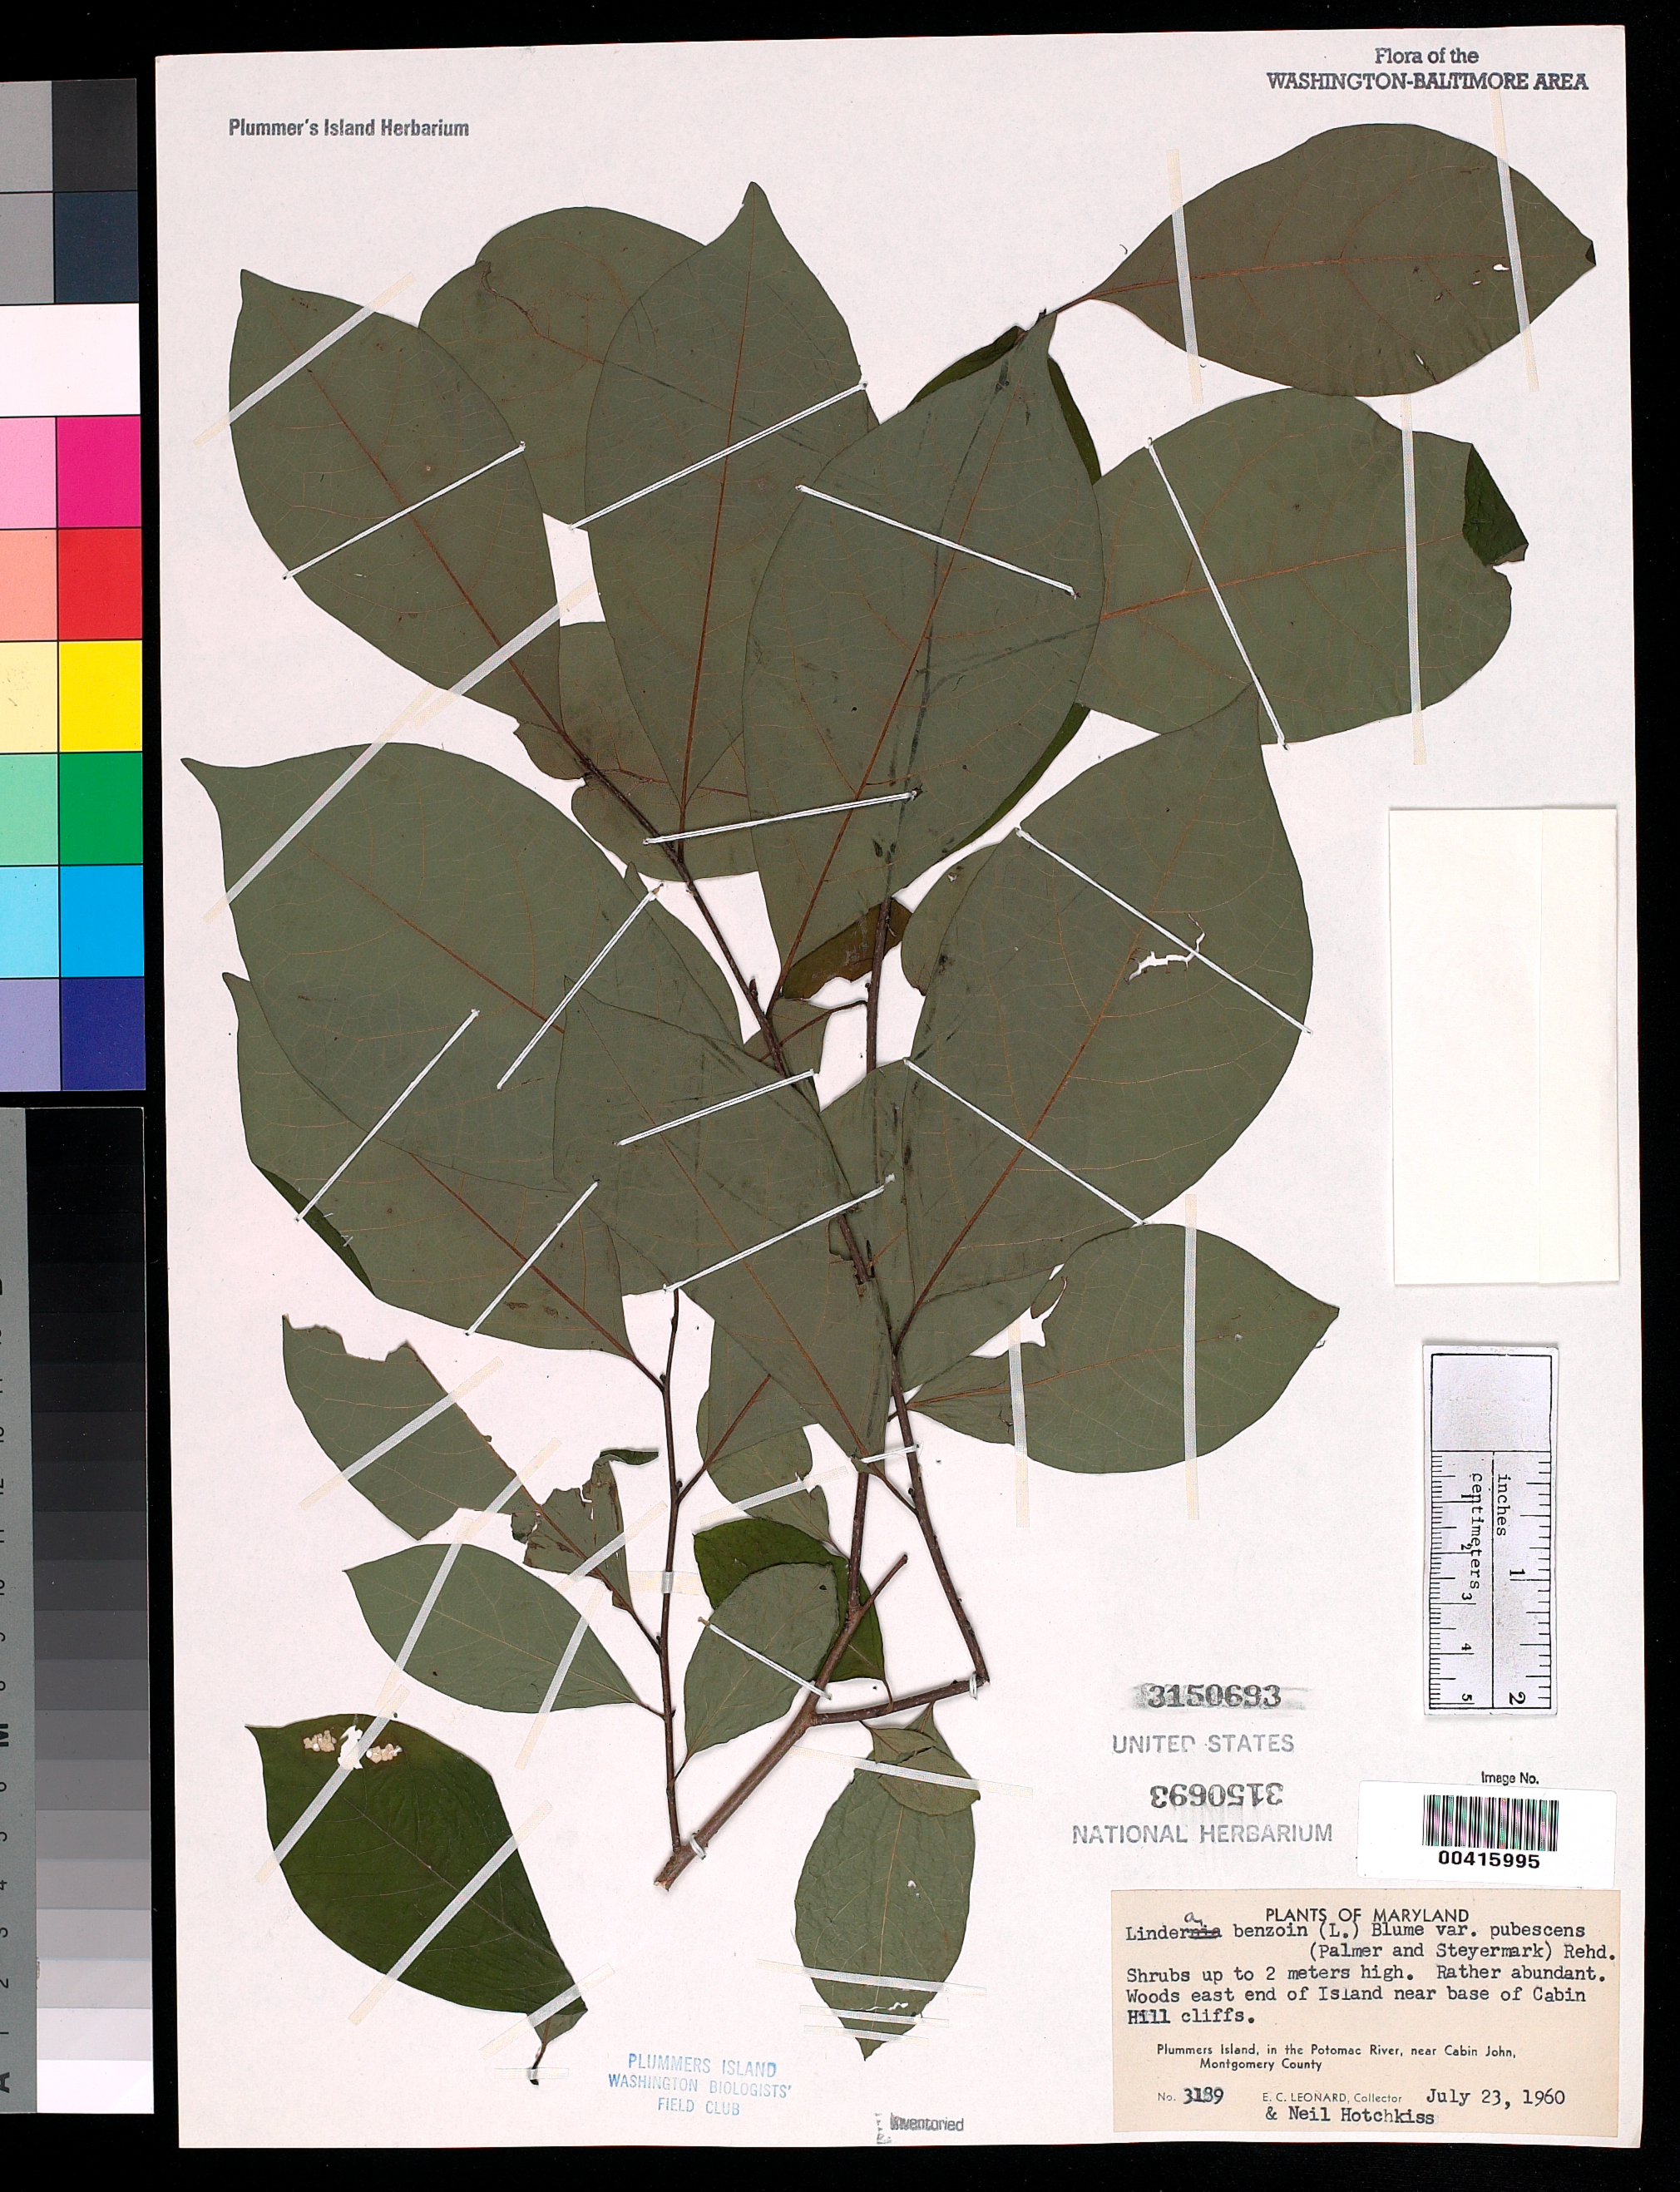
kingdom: Plantae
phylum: Tracheophyta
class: Magnoliopsida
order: Laurales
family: Lauraceae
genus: Lindera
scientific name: Lindera benzoin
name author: (L.) Blume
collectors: E. C. Leonard & N. Hotchkiss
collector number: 3189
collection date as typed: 23 Jul 1960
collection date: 1960-07-23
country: United States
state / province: Maryland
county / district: Montgomery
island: Plummers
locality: Plummer's Island; east end near base of Cabin Hill cliffs C. & O. Canal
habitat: Woods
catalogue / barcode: US 3150693